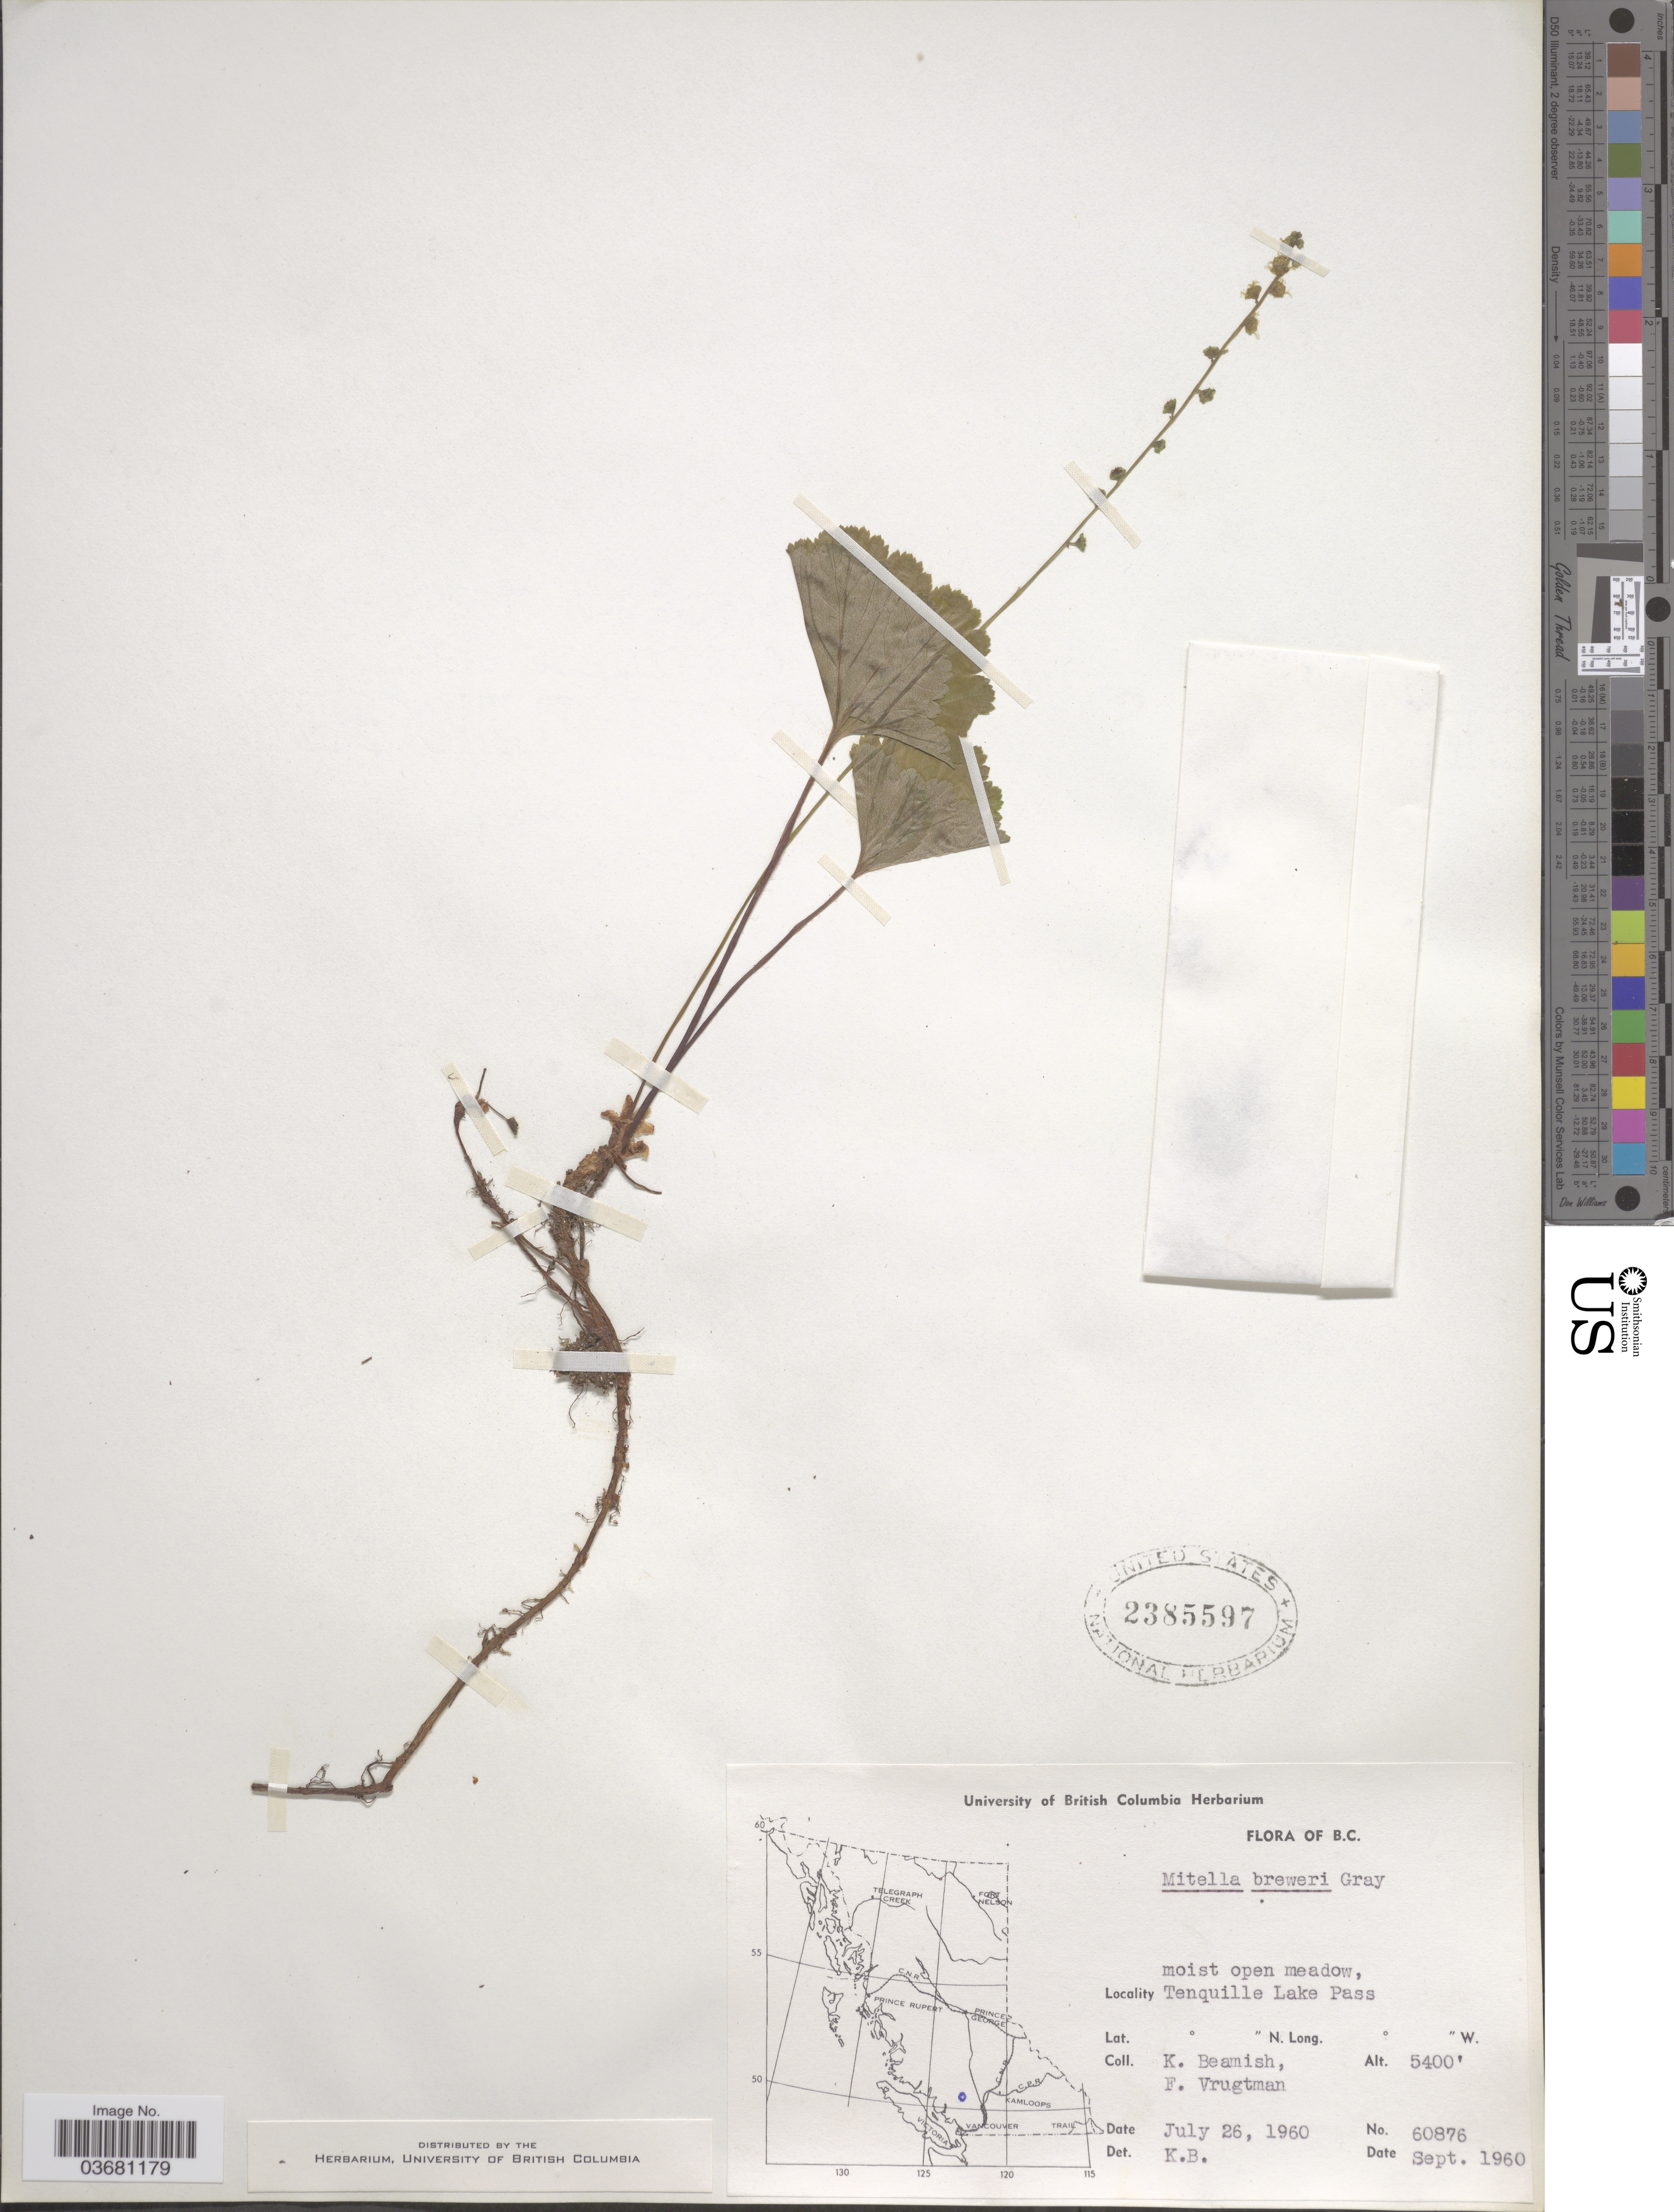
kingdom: Plantae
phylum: Tracheophyta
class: Magnoliopsida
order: Saxifragales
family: Saxifragaceae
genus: Mitella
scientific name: Mitella breweri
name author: A. Gray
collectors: K. Beamish & F. Vrugtman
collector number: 60876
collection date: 1960-07-26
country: Canada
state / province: British Columbia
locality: Moist open meadow, Tenquille Lake Pass.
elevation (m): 1646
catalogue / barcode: US 2385597